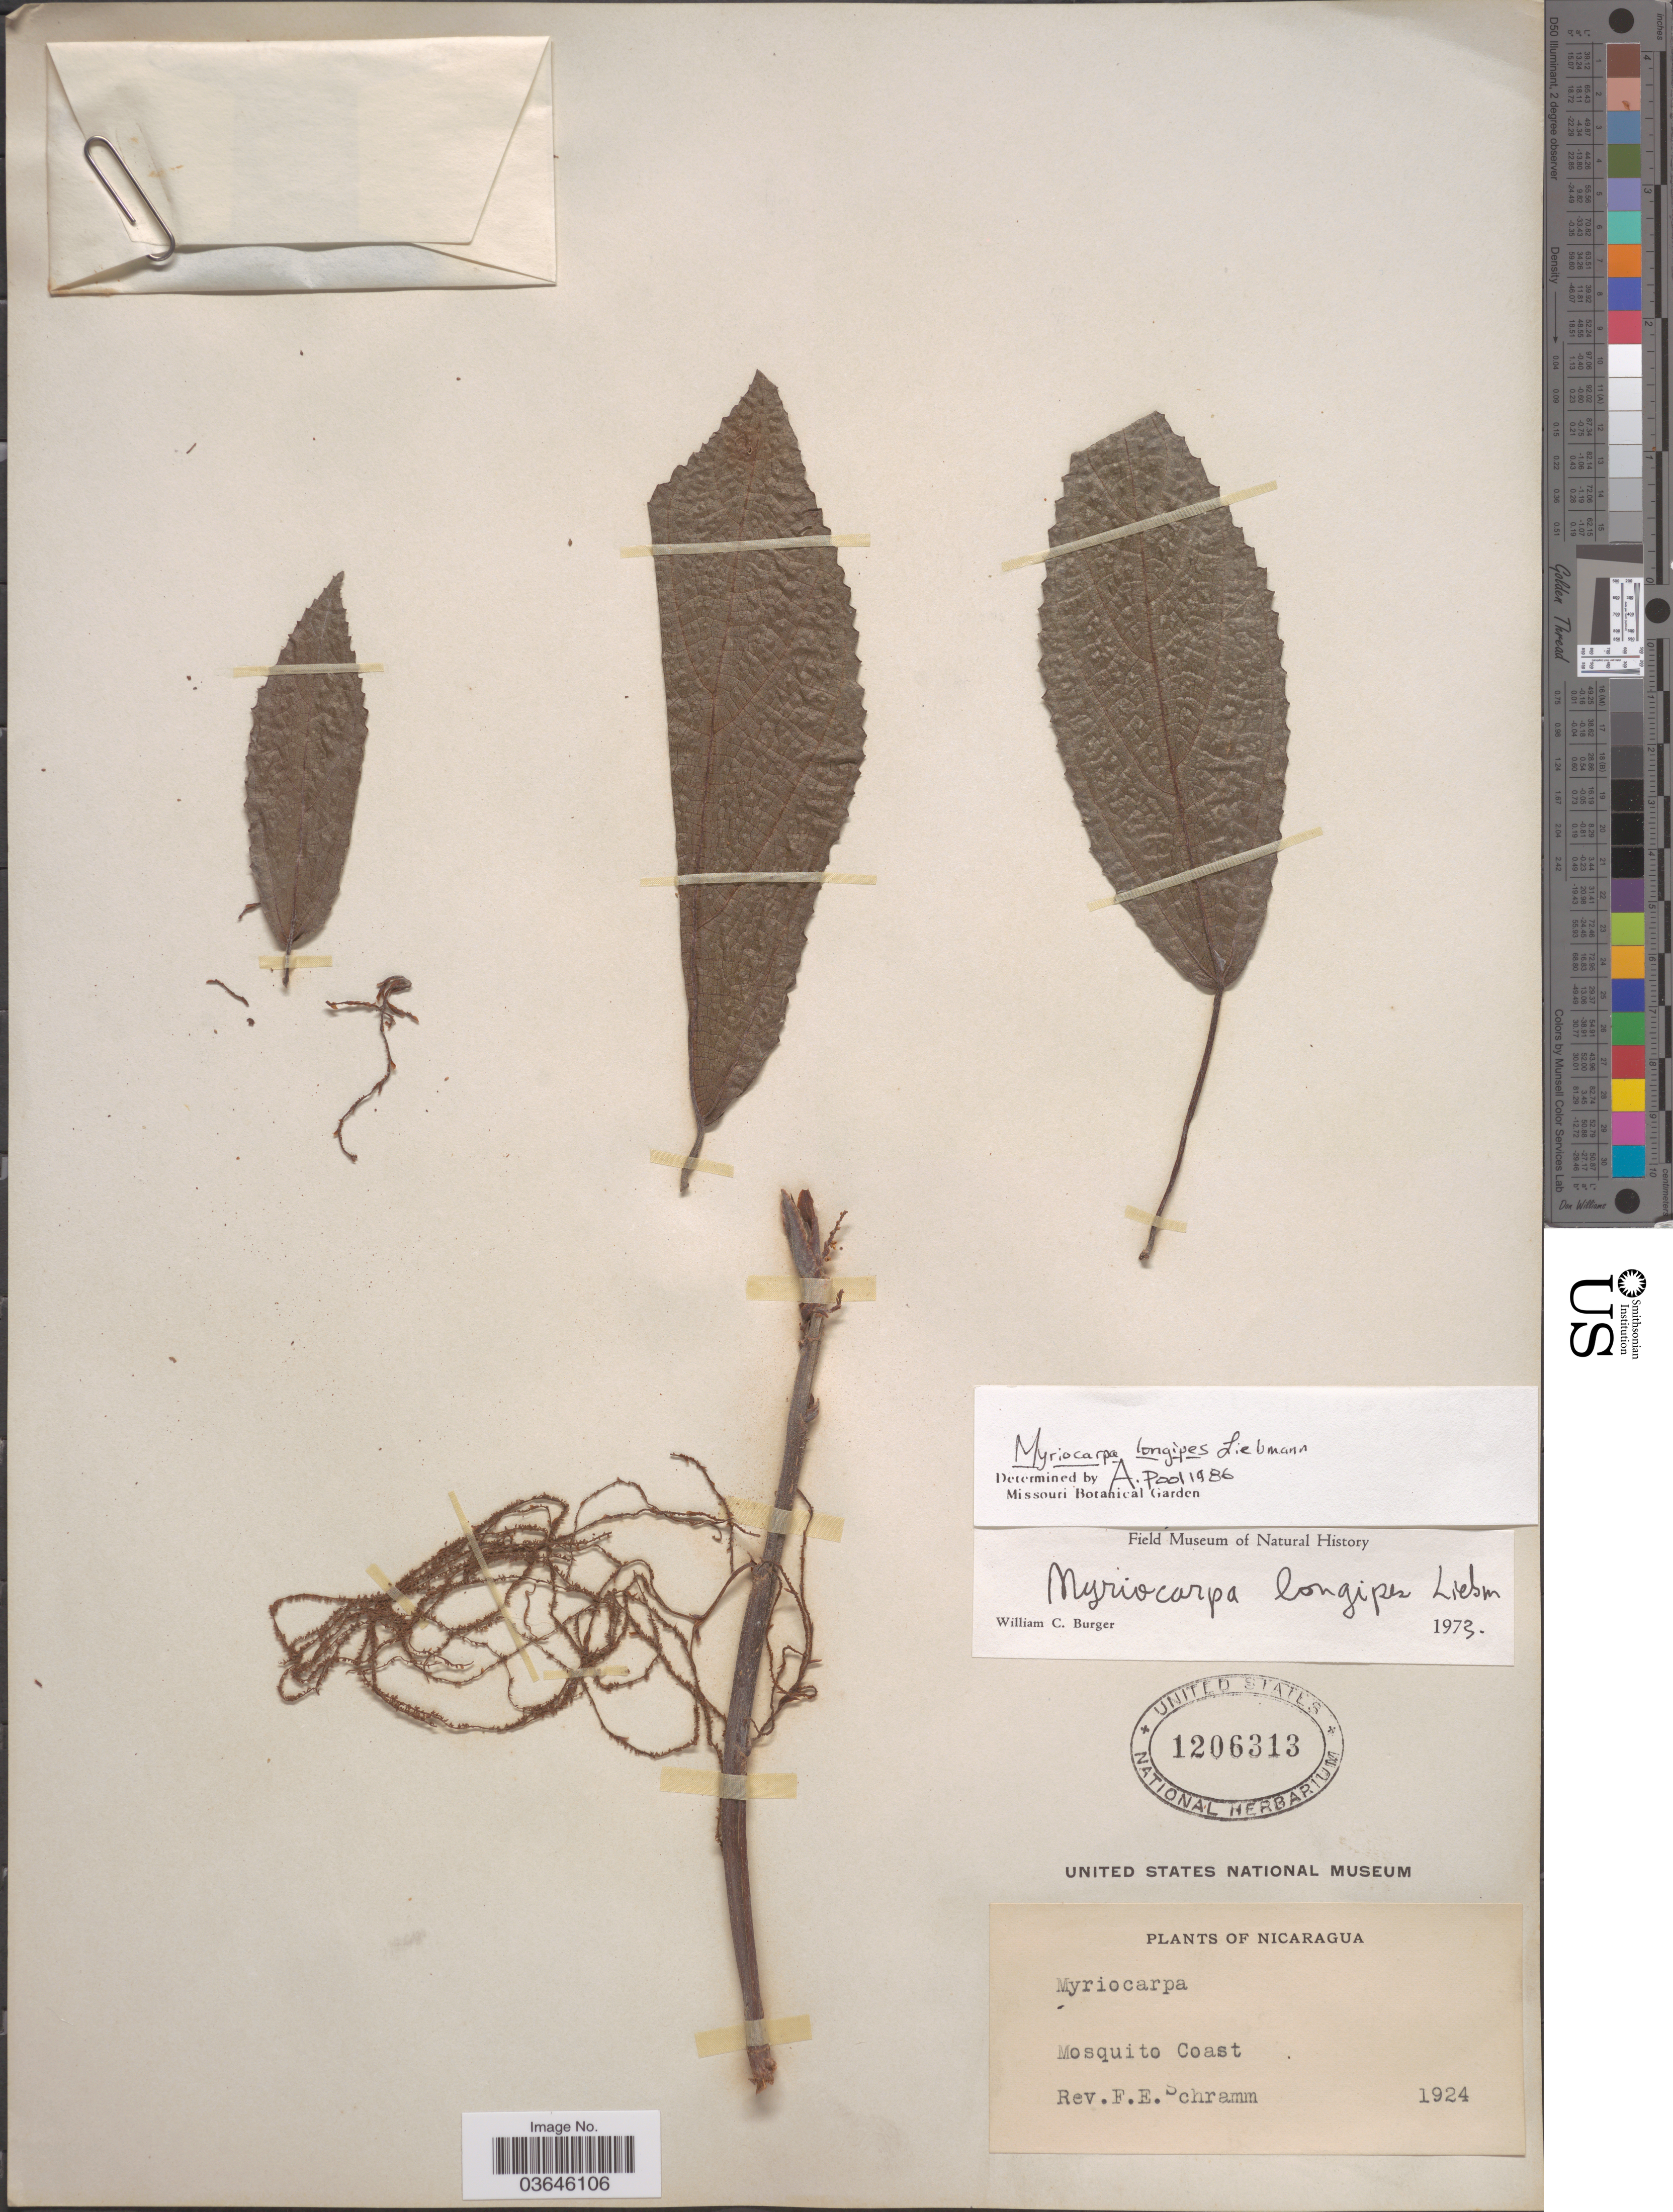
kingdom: Plantae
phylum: Tracheophyta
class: Magnoliopsida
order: Rosales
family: Urticaceae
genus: Myriocarpa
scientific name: Myriocarpa longipes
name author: Liebm.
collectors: F. E. Schramm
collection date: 1924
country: Nicaragua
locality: Mosquito Coast.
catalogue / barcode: US 1206313